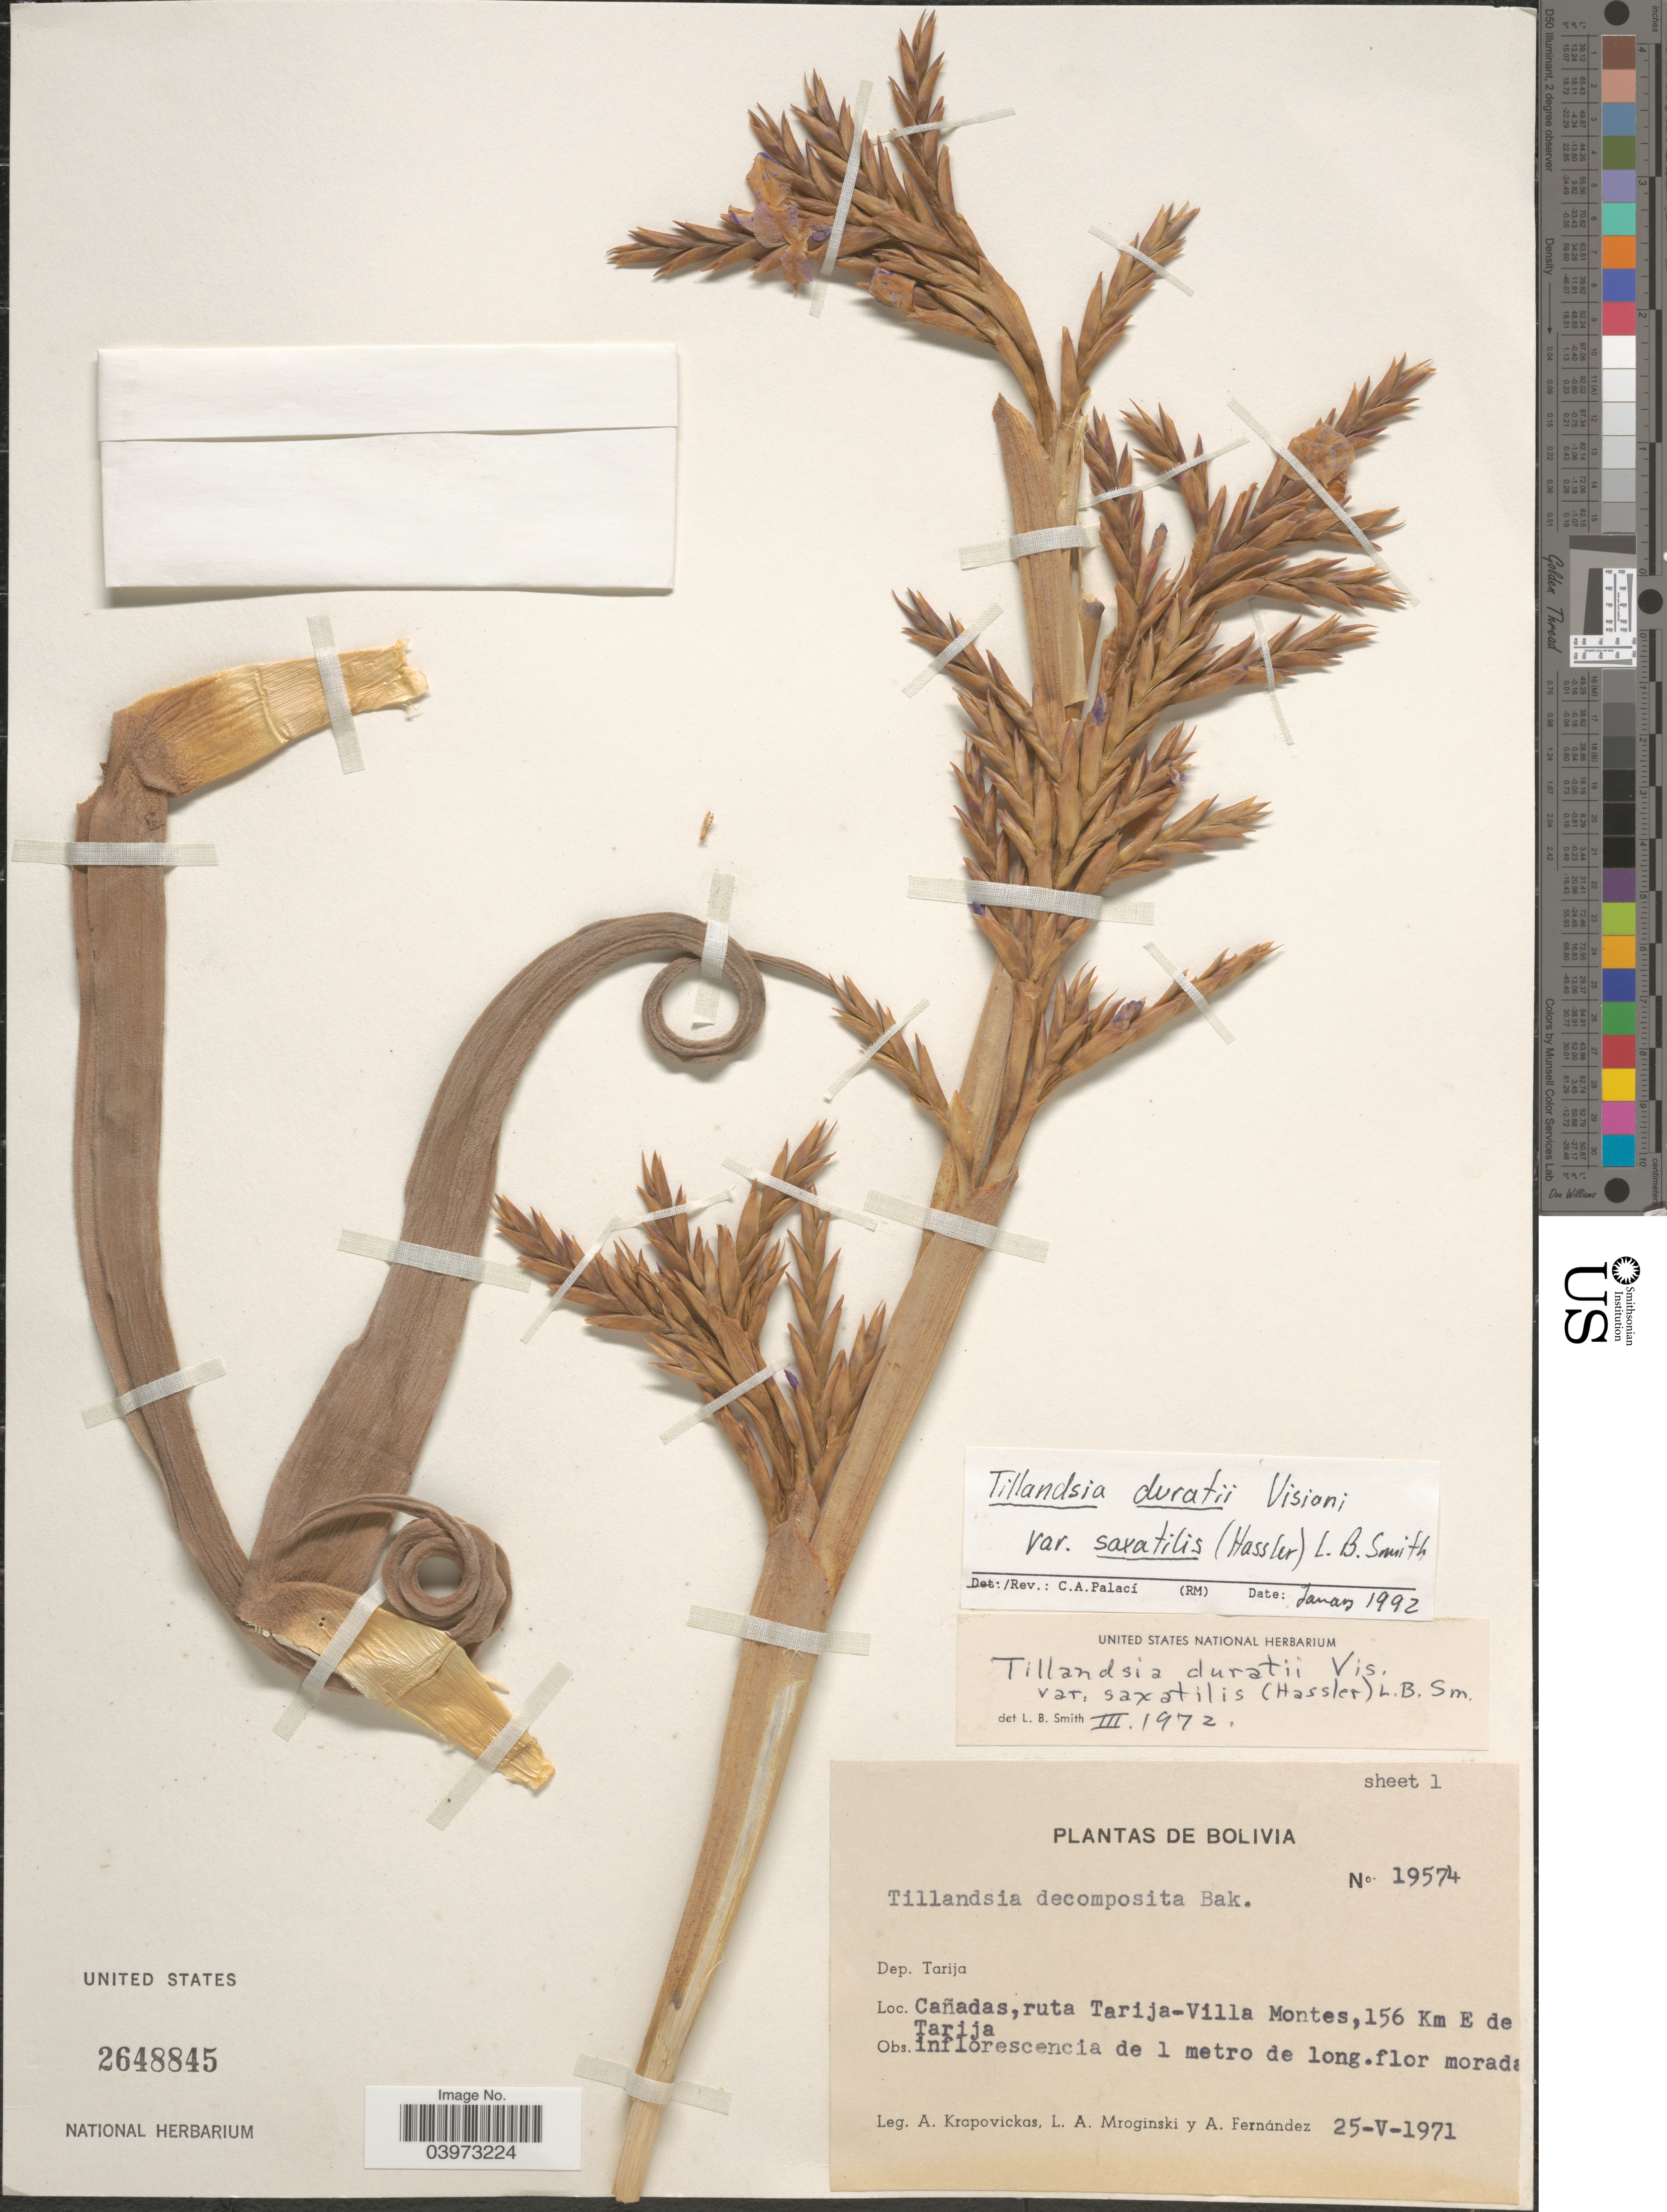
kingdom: Plantae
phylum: Tracheophyta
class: Liliopsida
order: Poales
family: Bromeliaceae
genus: Tillandsia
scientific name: Tillandsia duratii var. saxitilis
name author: (Hassl.) L.B. Sm.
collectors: A. Krapovickas, L. Mroginski & A. Fernández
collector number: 19574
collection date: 1971-05-25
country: Bolivia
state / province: Tarija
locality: Dep. Tarija. Cañadas,ruta Tarija-Villa Montes,156 Km e de Tarija.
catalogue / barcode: US 2648845